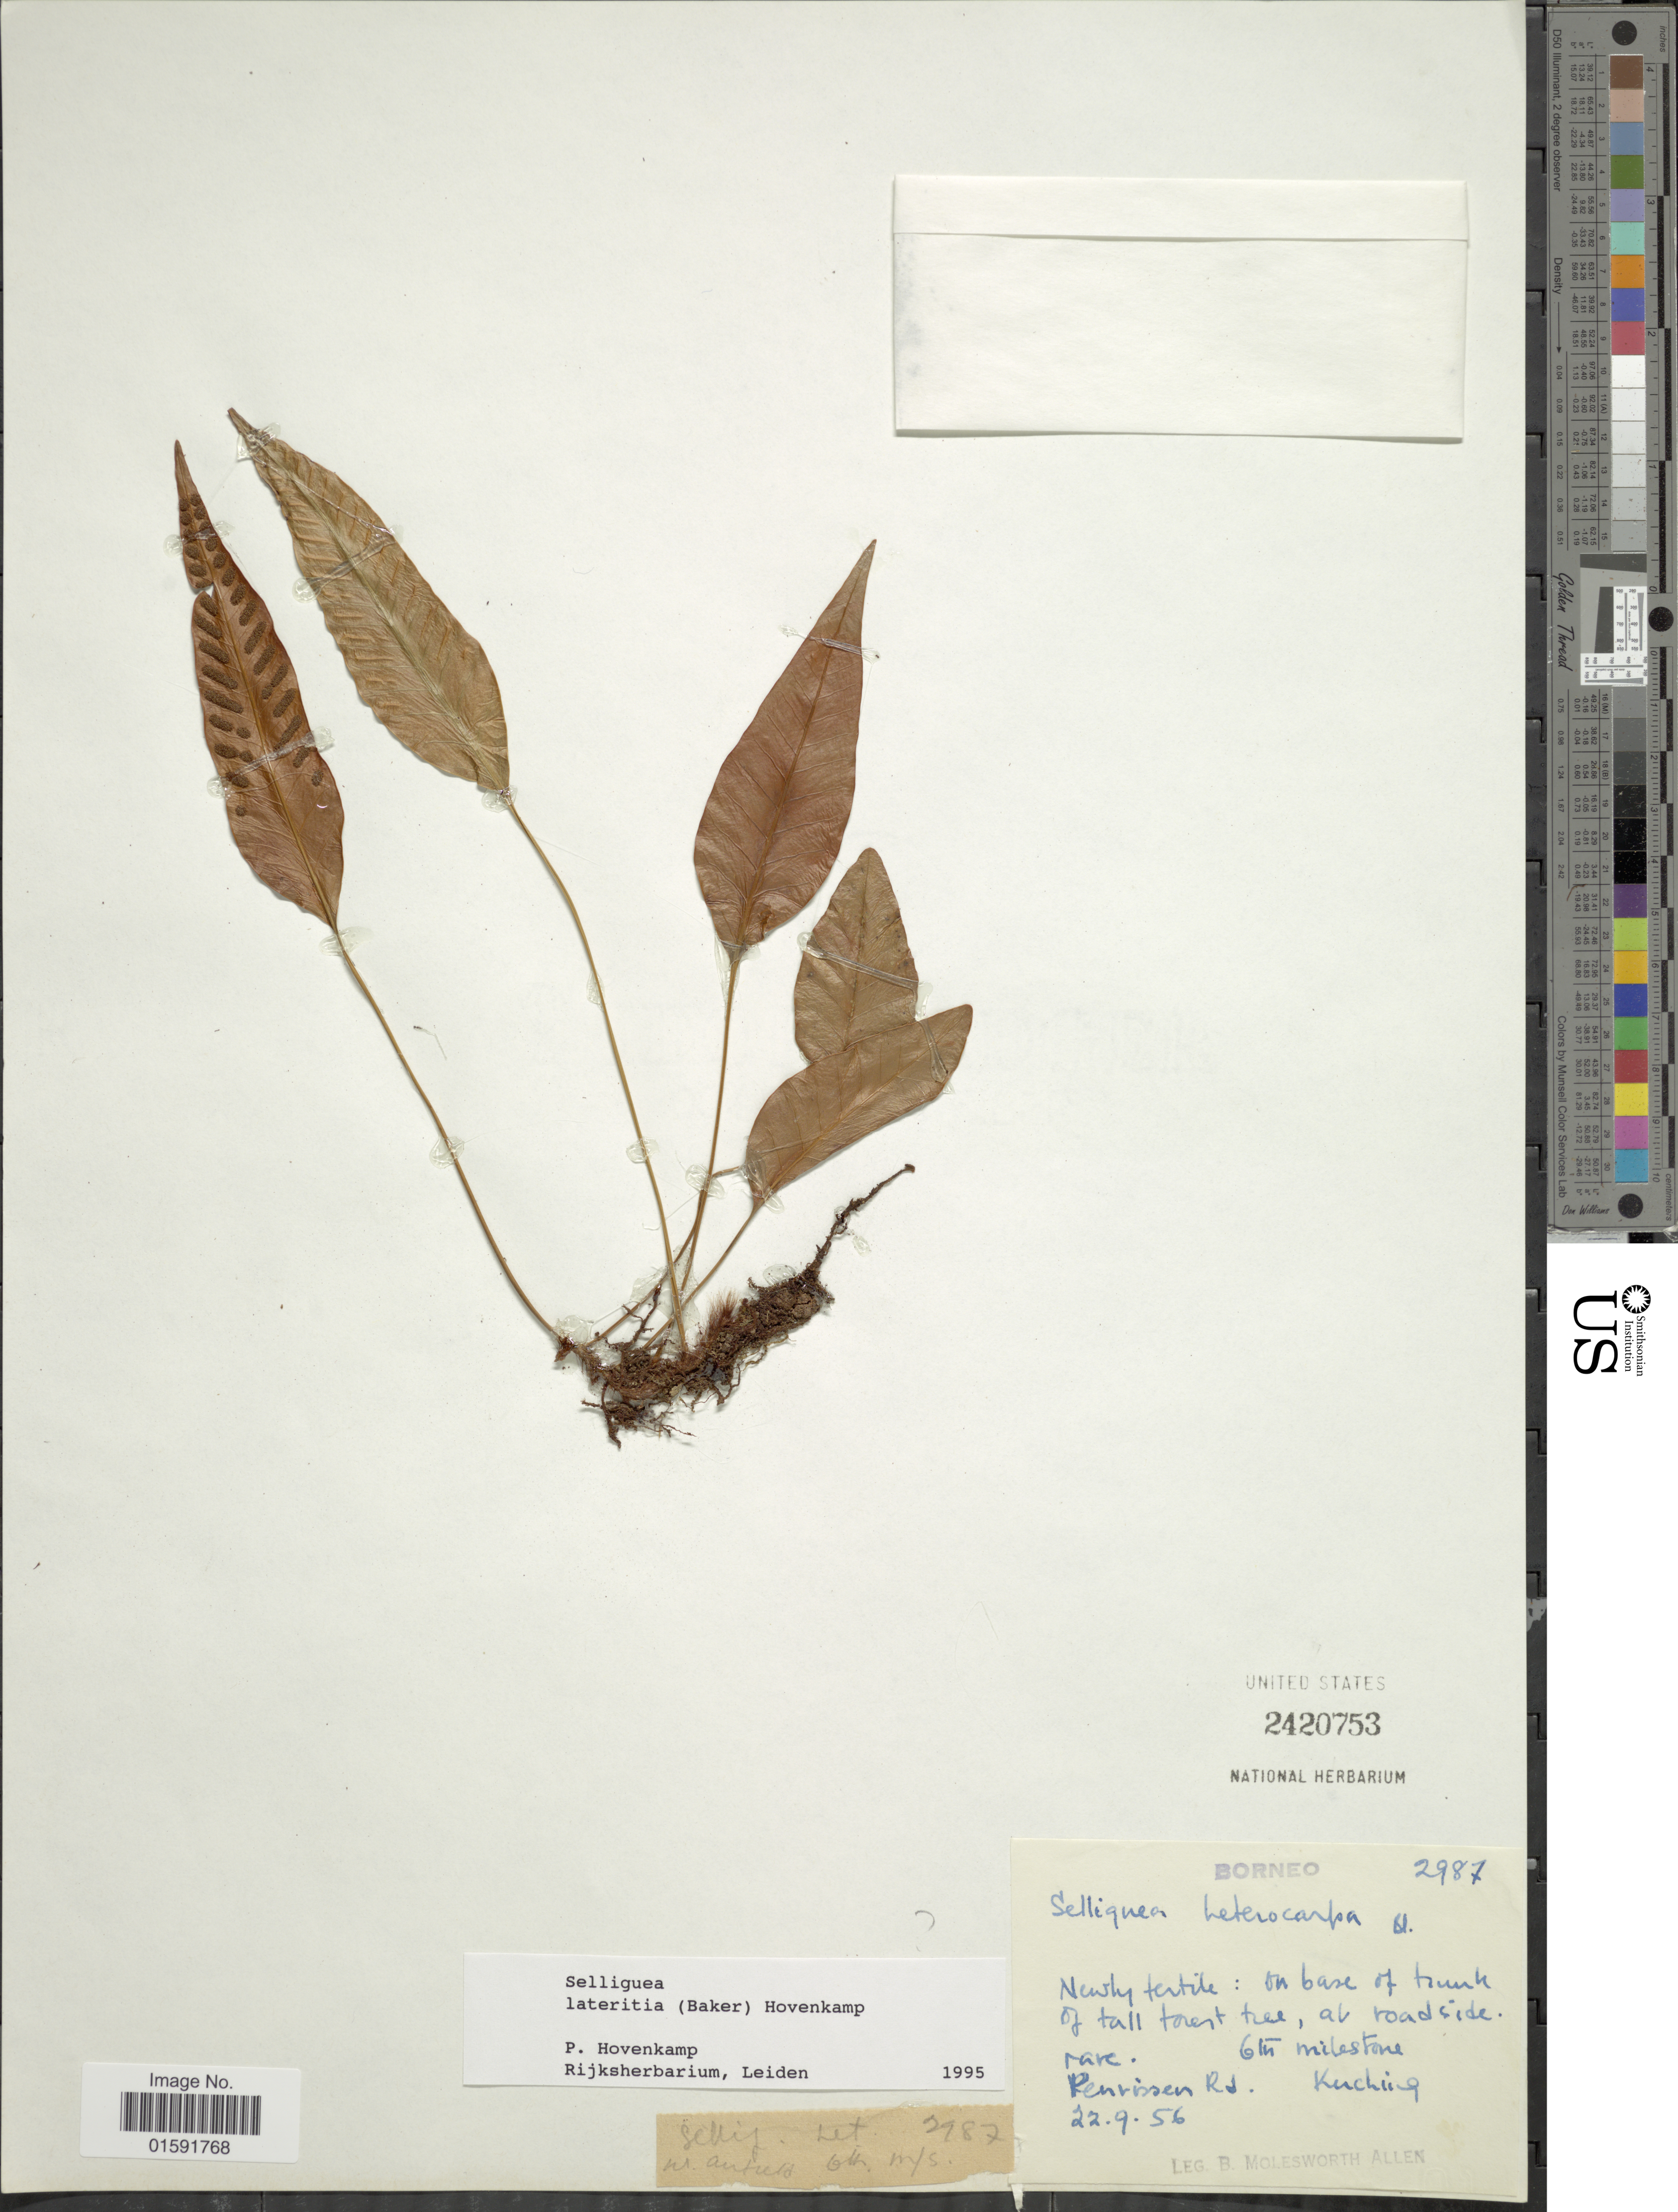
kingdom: Plantae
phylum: Tracheophyta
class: Polypodiopsida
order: Polypodiales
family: Polypodiaceae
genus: Selliguea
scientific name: Selliguea lateritia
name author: (Baker) Hovenkamp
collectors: B. E. G. Molesworth-Allen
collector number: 2987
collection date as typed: Transcribed d/m/y: 22/9/56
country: Malaysia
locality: Borneo, at roadside, 6th milestone, Penrissen Rd, Kuching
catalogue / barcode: US 2420753